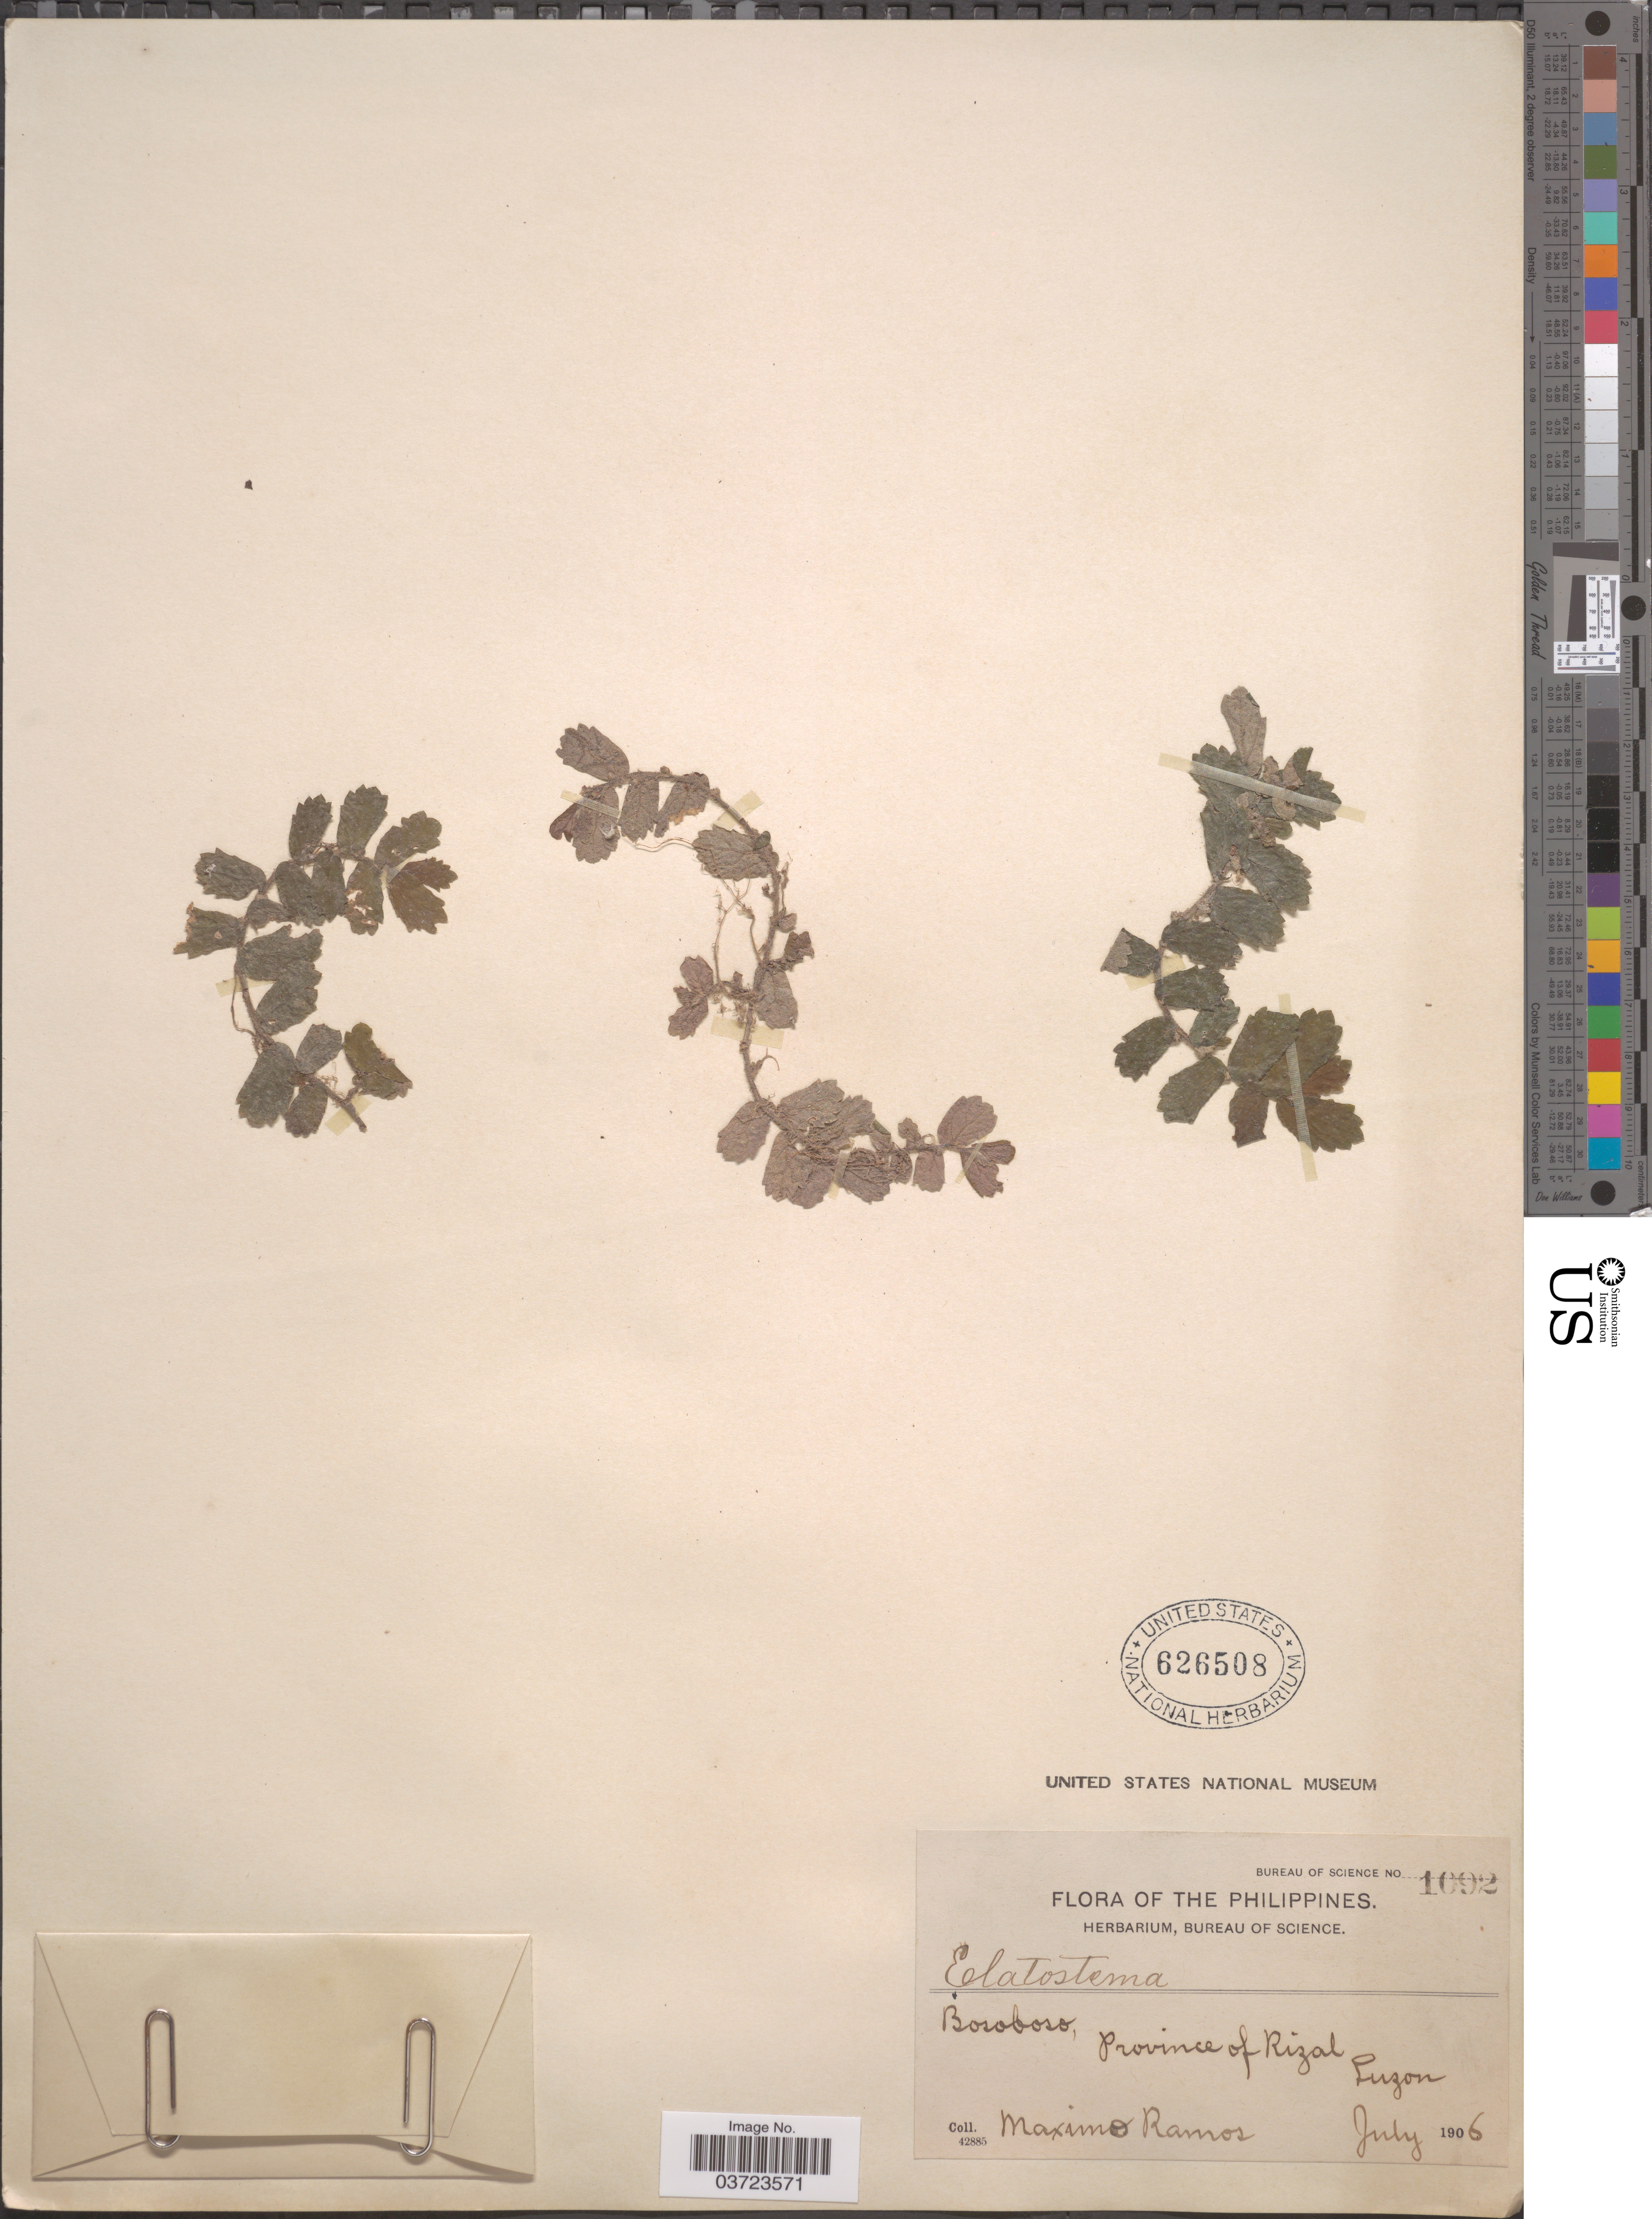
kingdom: Plantae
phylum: Tracheophyta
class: Magnoliopsida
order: Rosales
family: Urticaceae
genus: Elatostema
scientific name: Elatostema sp.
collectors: M. Ramos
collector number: Bureau of Science 1092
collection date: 1906-07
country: Philippines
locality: Bosoboso, Province of Rizal. Luzon.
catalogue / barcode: US 626508